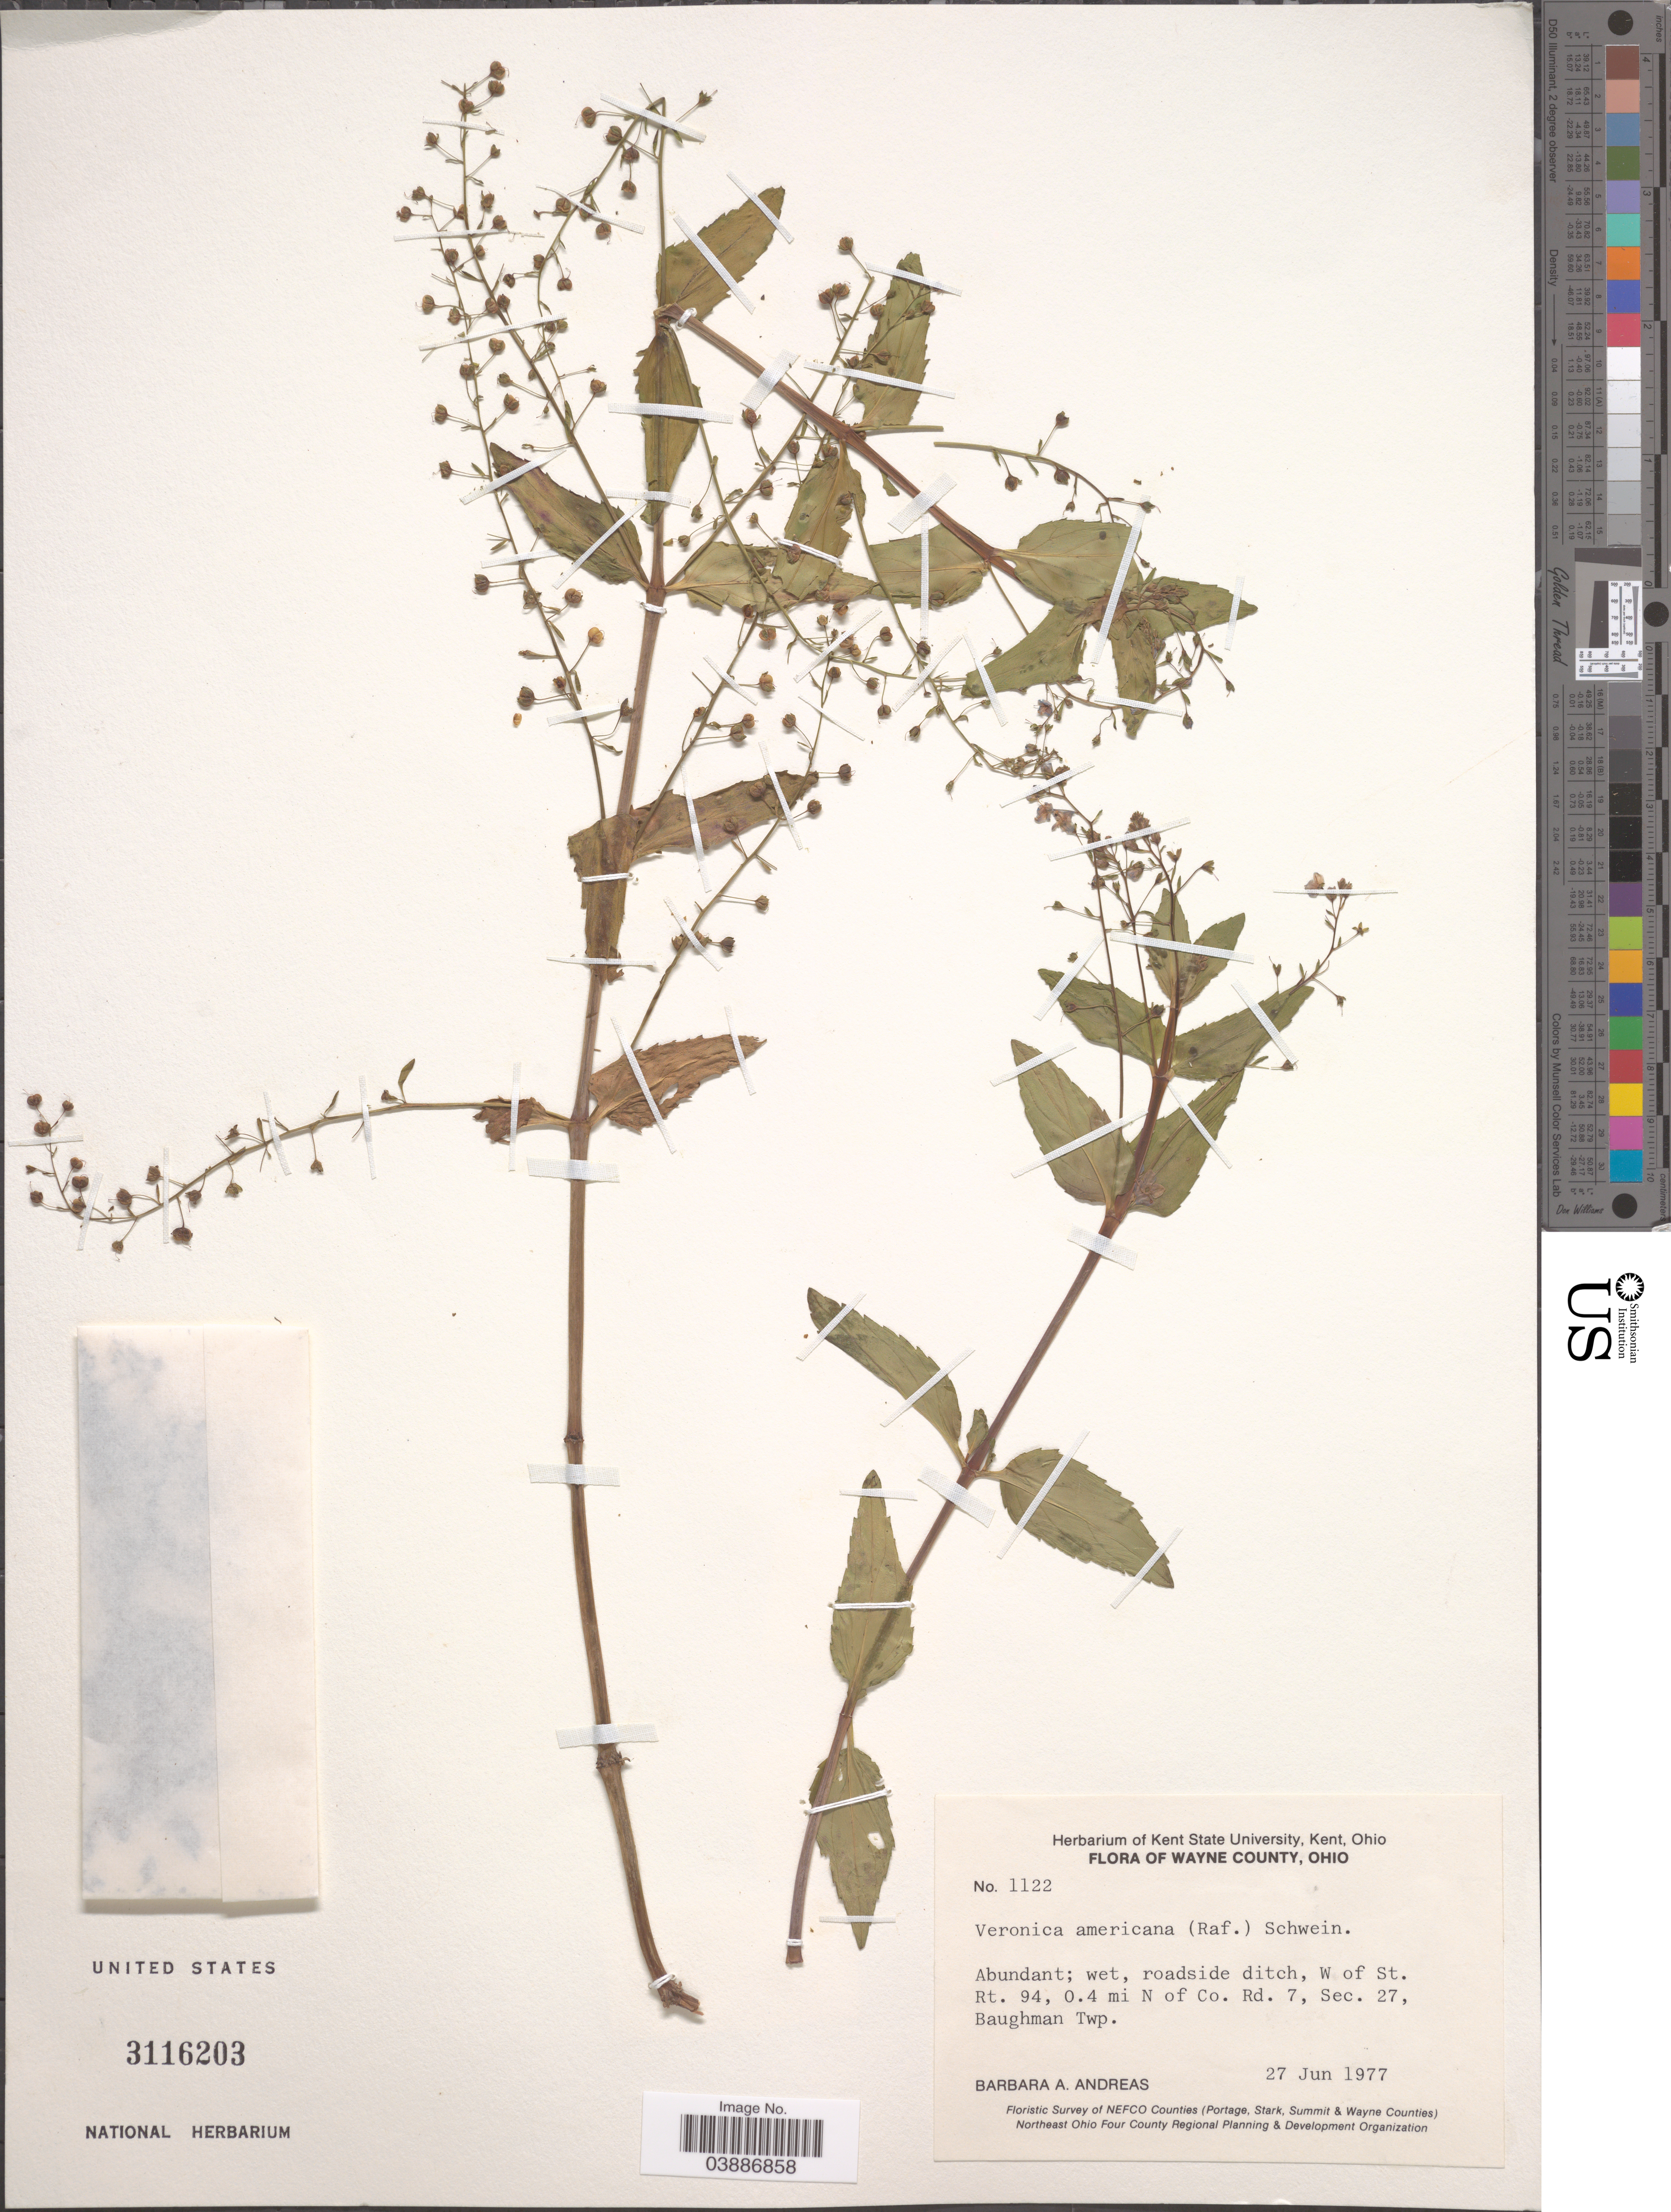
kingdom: Plantae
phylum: Tracheophyta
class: Magnoliopsida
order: Lamiales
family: Plantaginaceae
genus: Veronica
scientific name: Veronica americana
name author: Schwein. ex Benth.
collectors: B. A. Andreas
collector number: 1122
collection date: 1977-06-27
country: United States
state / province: Ohio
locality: Wayne County. W of St. Rt. 94, 0.4 mi N of Co. Rd. 7, Sec. 27, Baughman Twp.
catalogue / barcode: US 3116203